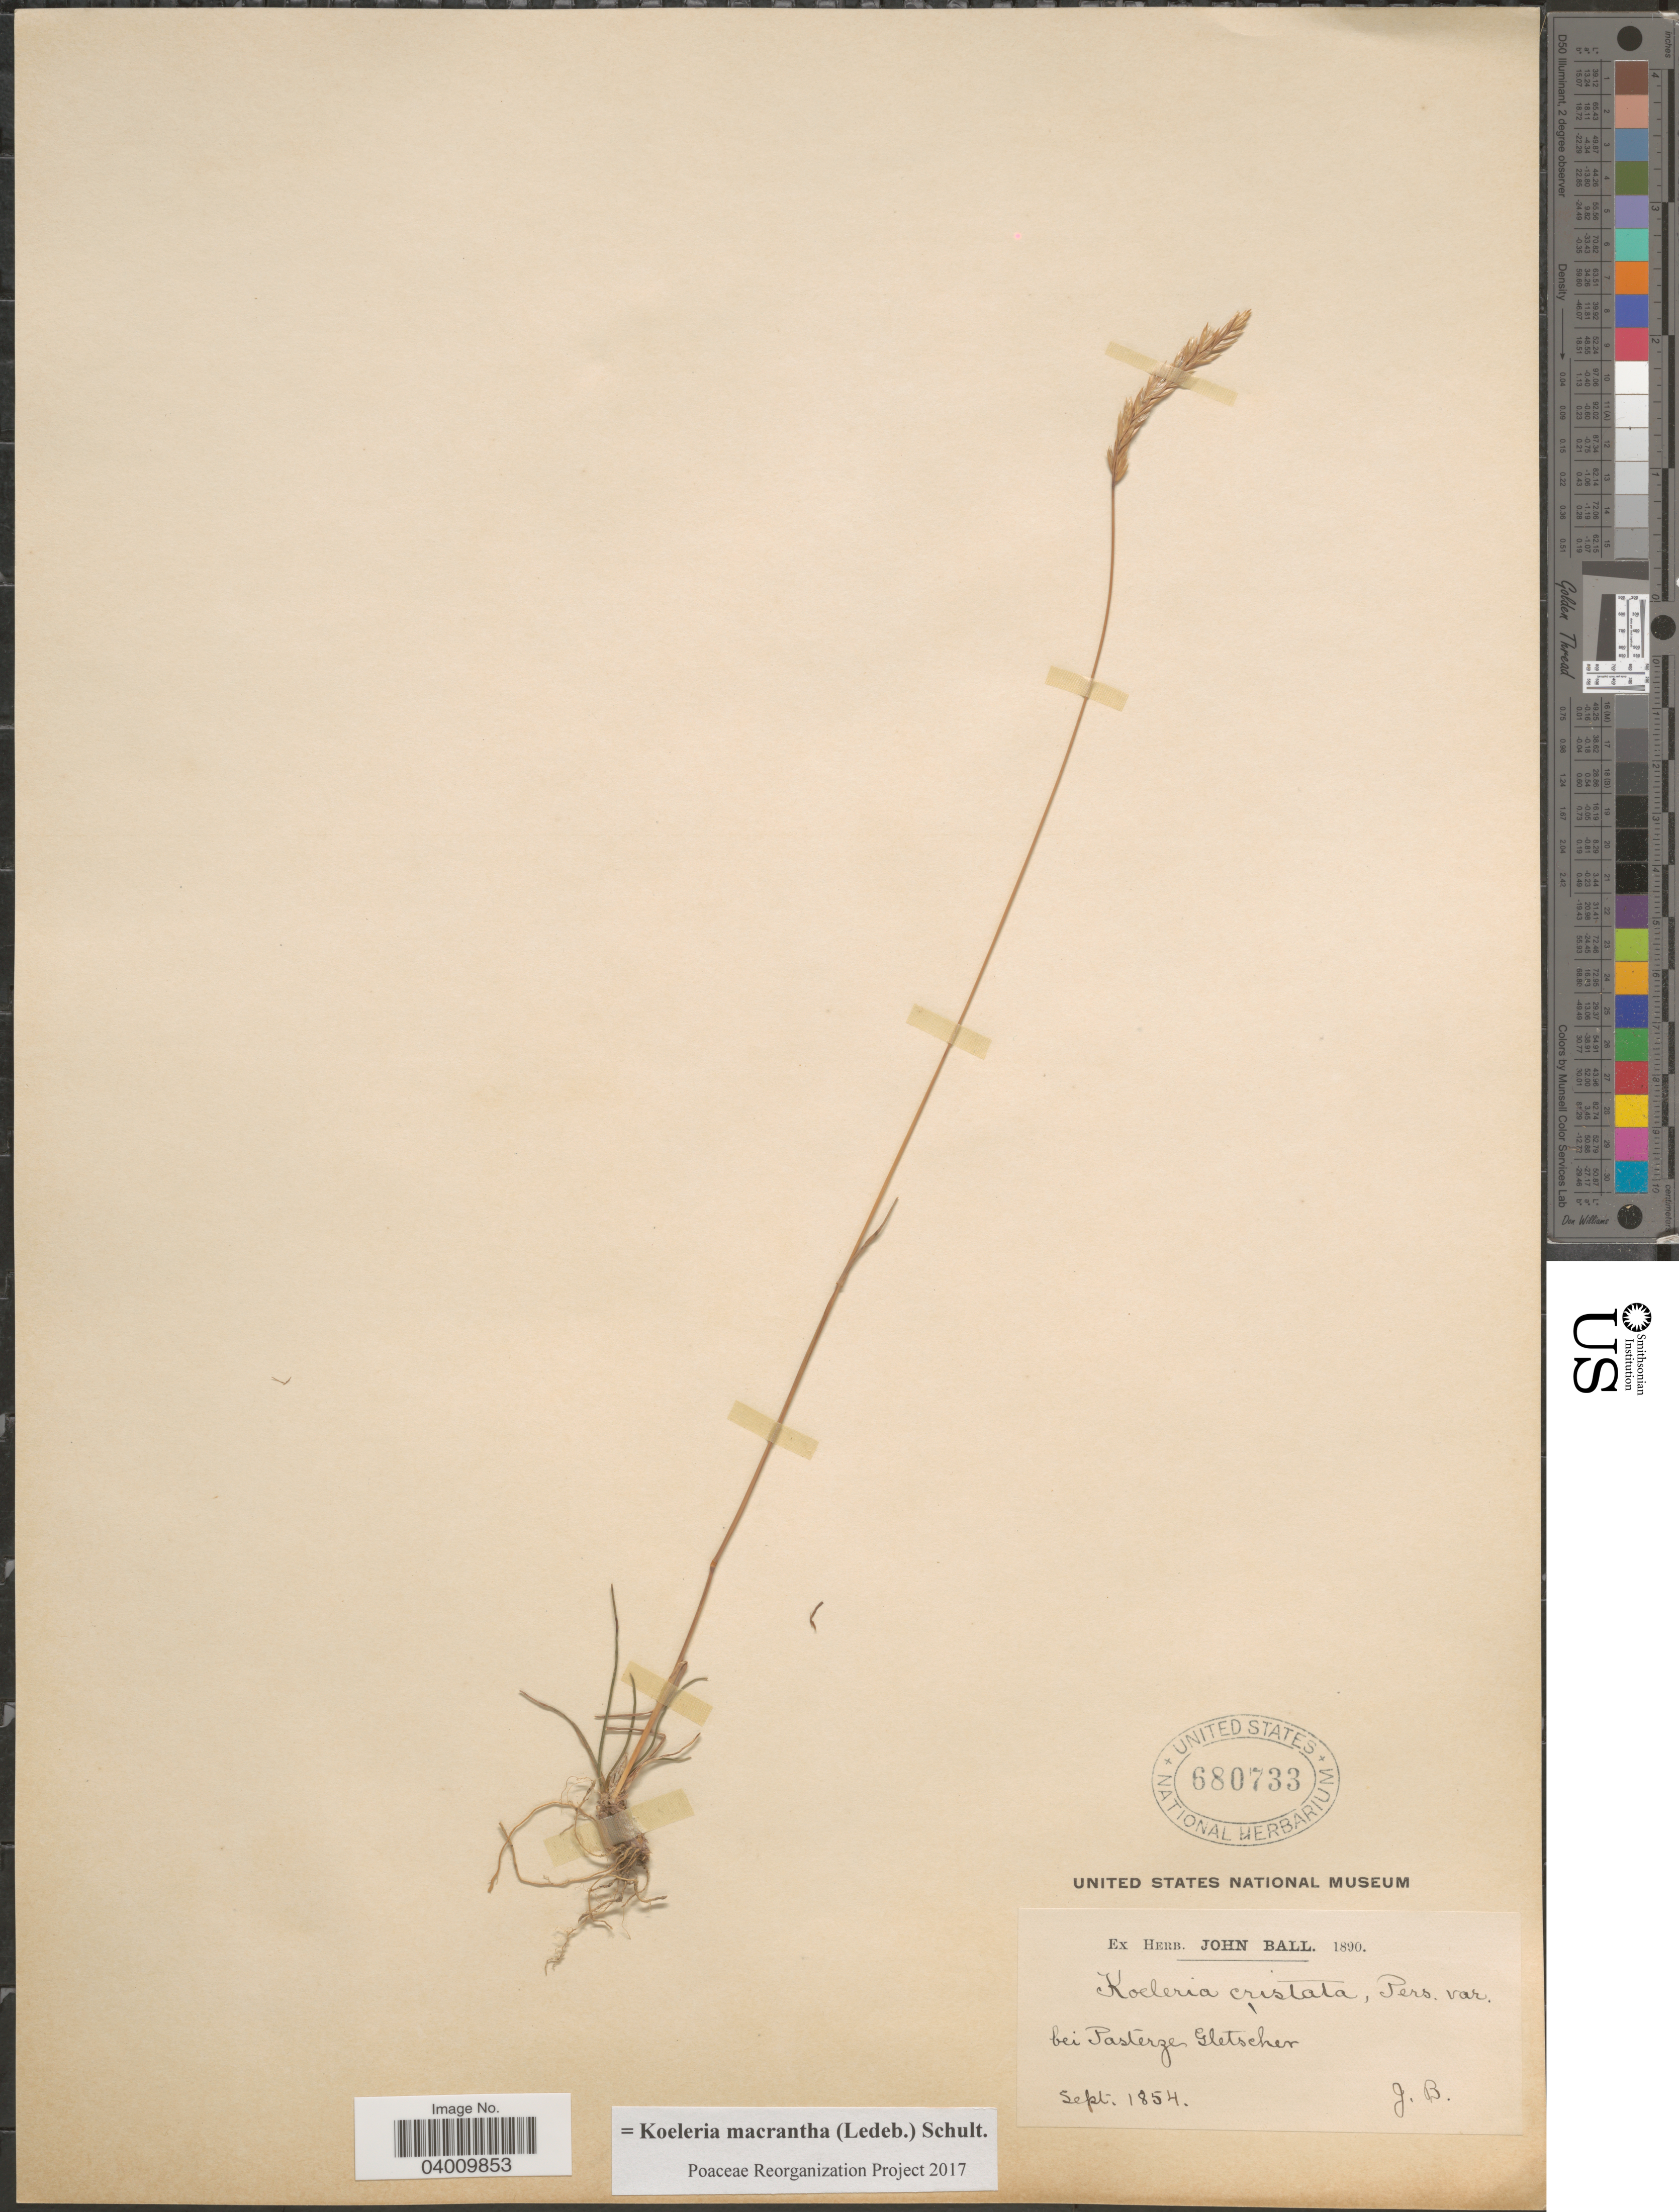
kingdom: Plantae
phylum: Tracheophyta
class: Liliopsida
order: Poales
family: Poaceae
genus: Koeleria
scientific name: Koeleria macrantha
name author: (Ledeb.) Schult.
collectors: J. Ball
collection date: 1854-09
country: Austria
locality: Bei Pasterze Gletscher.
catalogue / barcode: US 680733